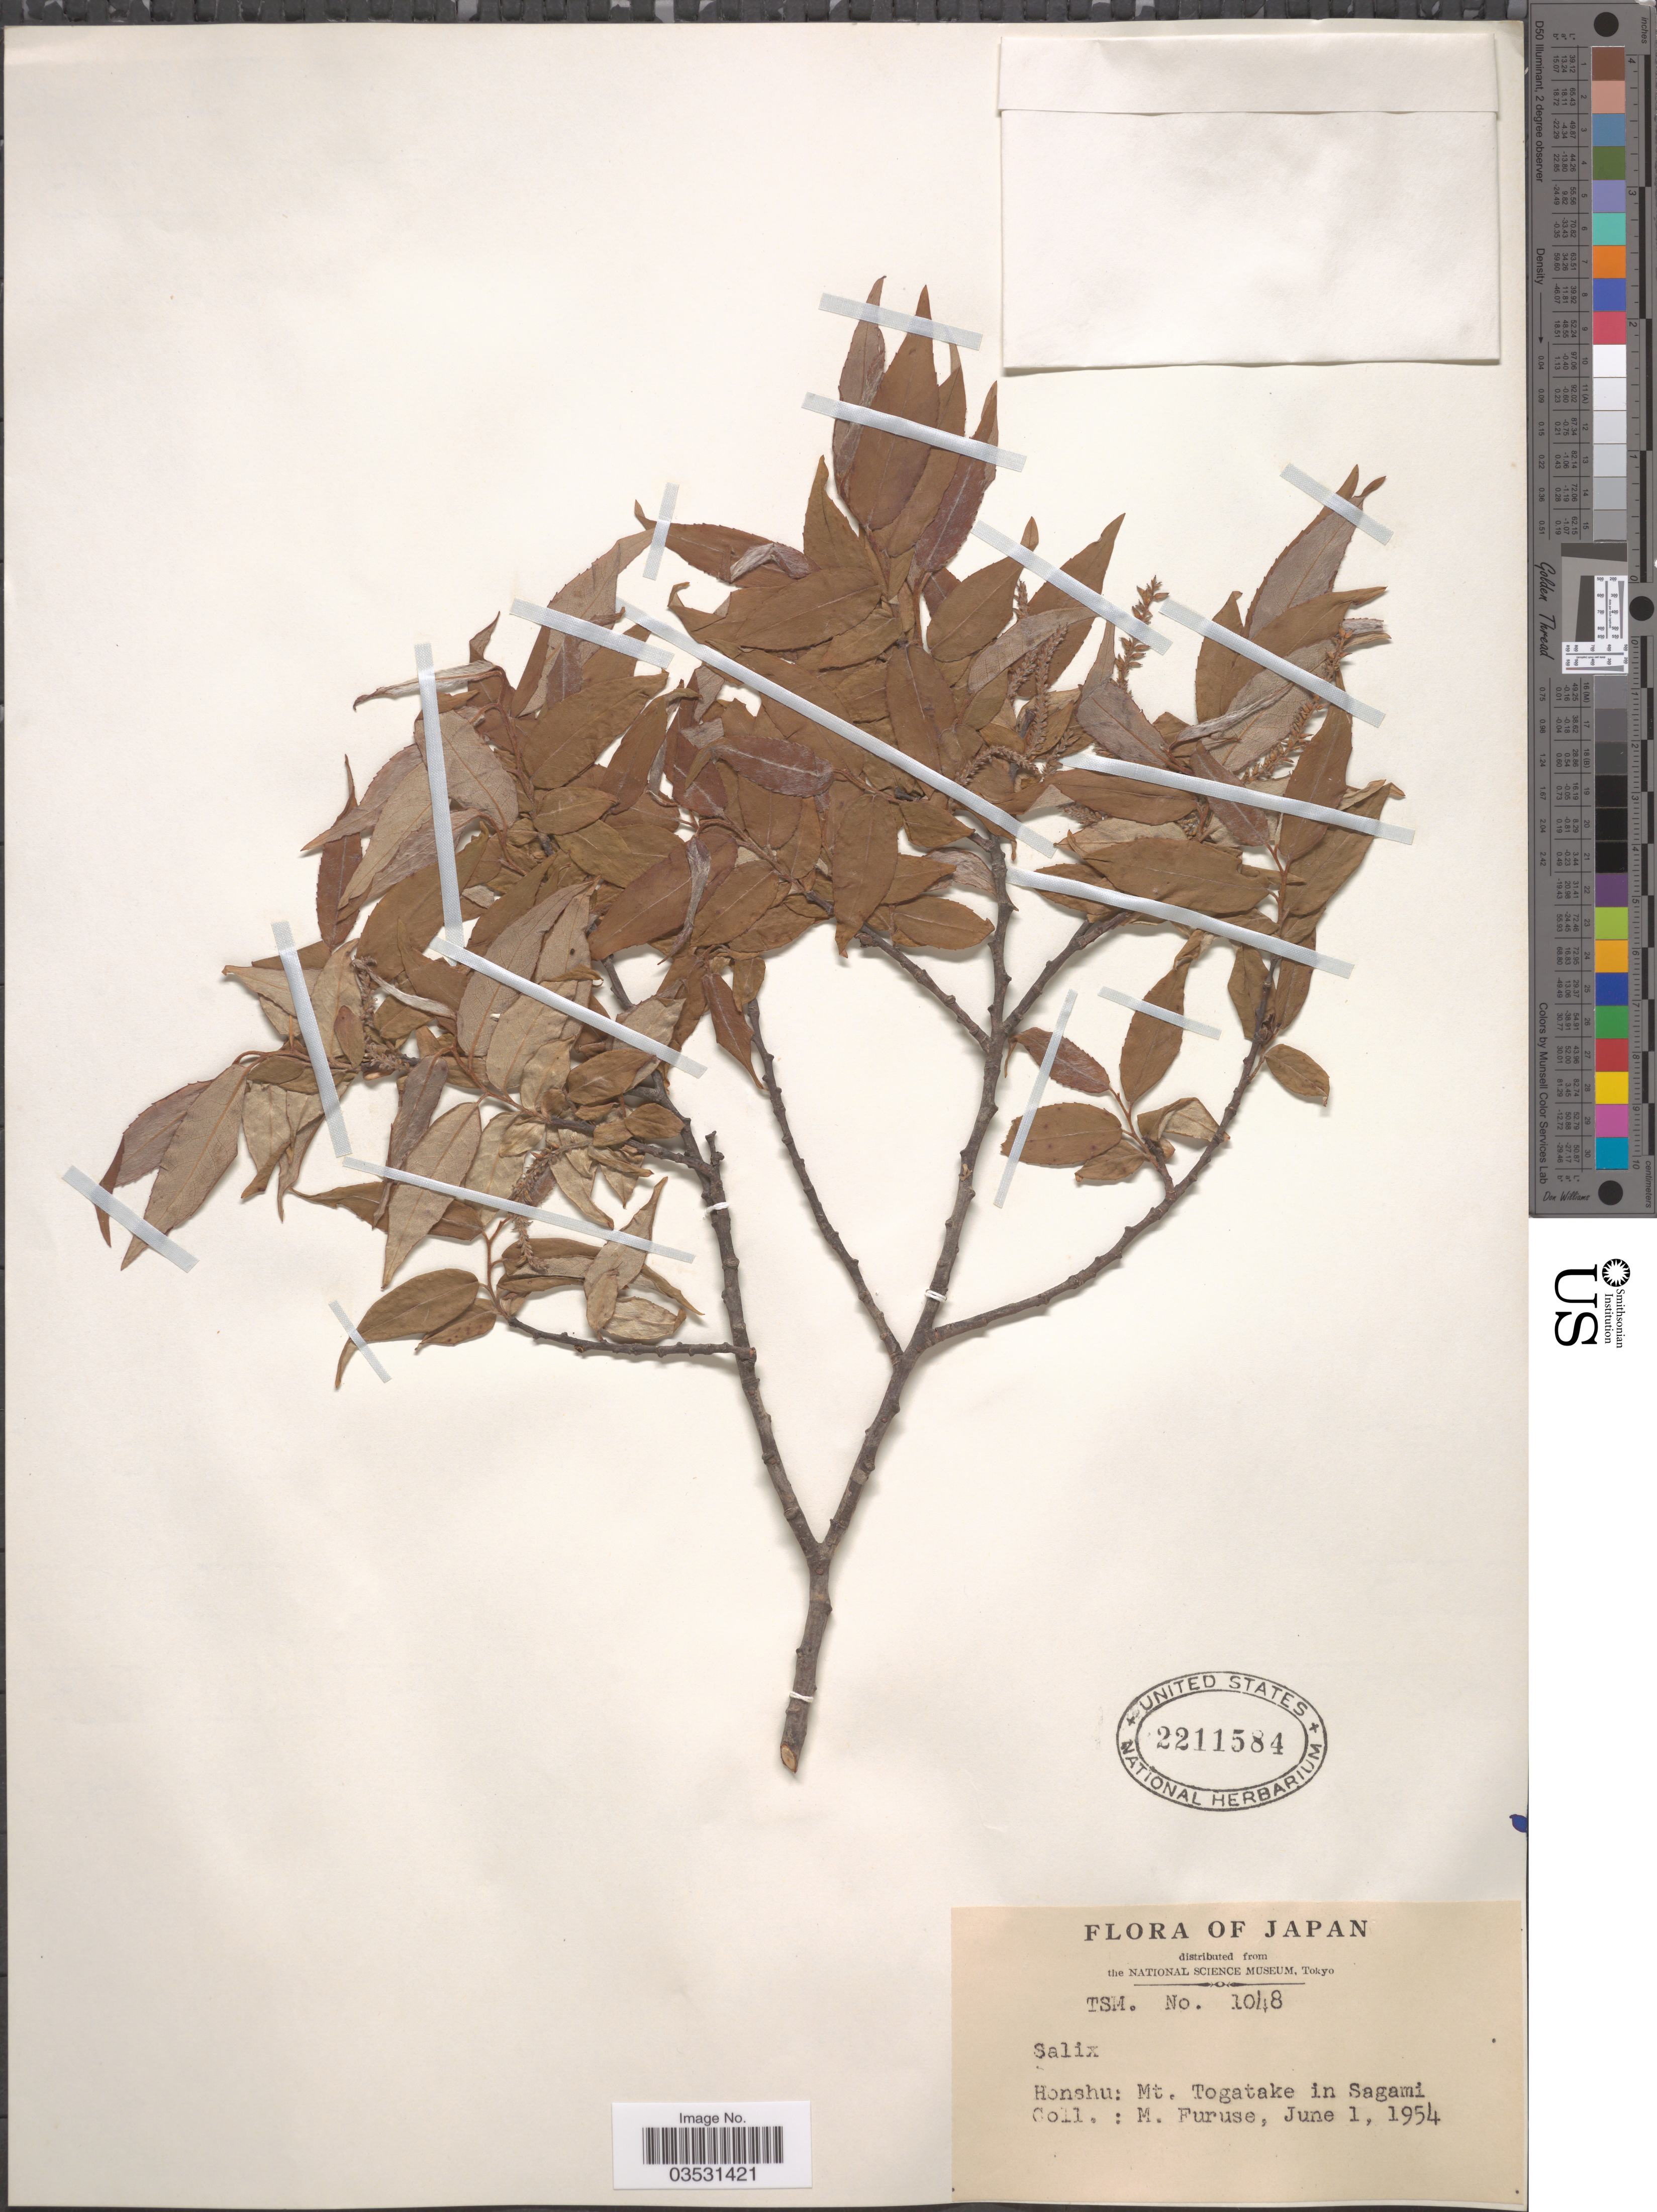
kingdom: Plantae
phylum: Tracheophyta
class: Magnoliopsida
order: Malpighiales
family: Salicaceae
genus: Salix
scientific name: Salix cordata x S. sericea Marshall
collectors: M. Furuse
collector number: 1048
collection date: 1954-06-01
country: Japan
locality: Honshu: Mt. Togatake in Sagami.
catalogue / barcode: US 2211584